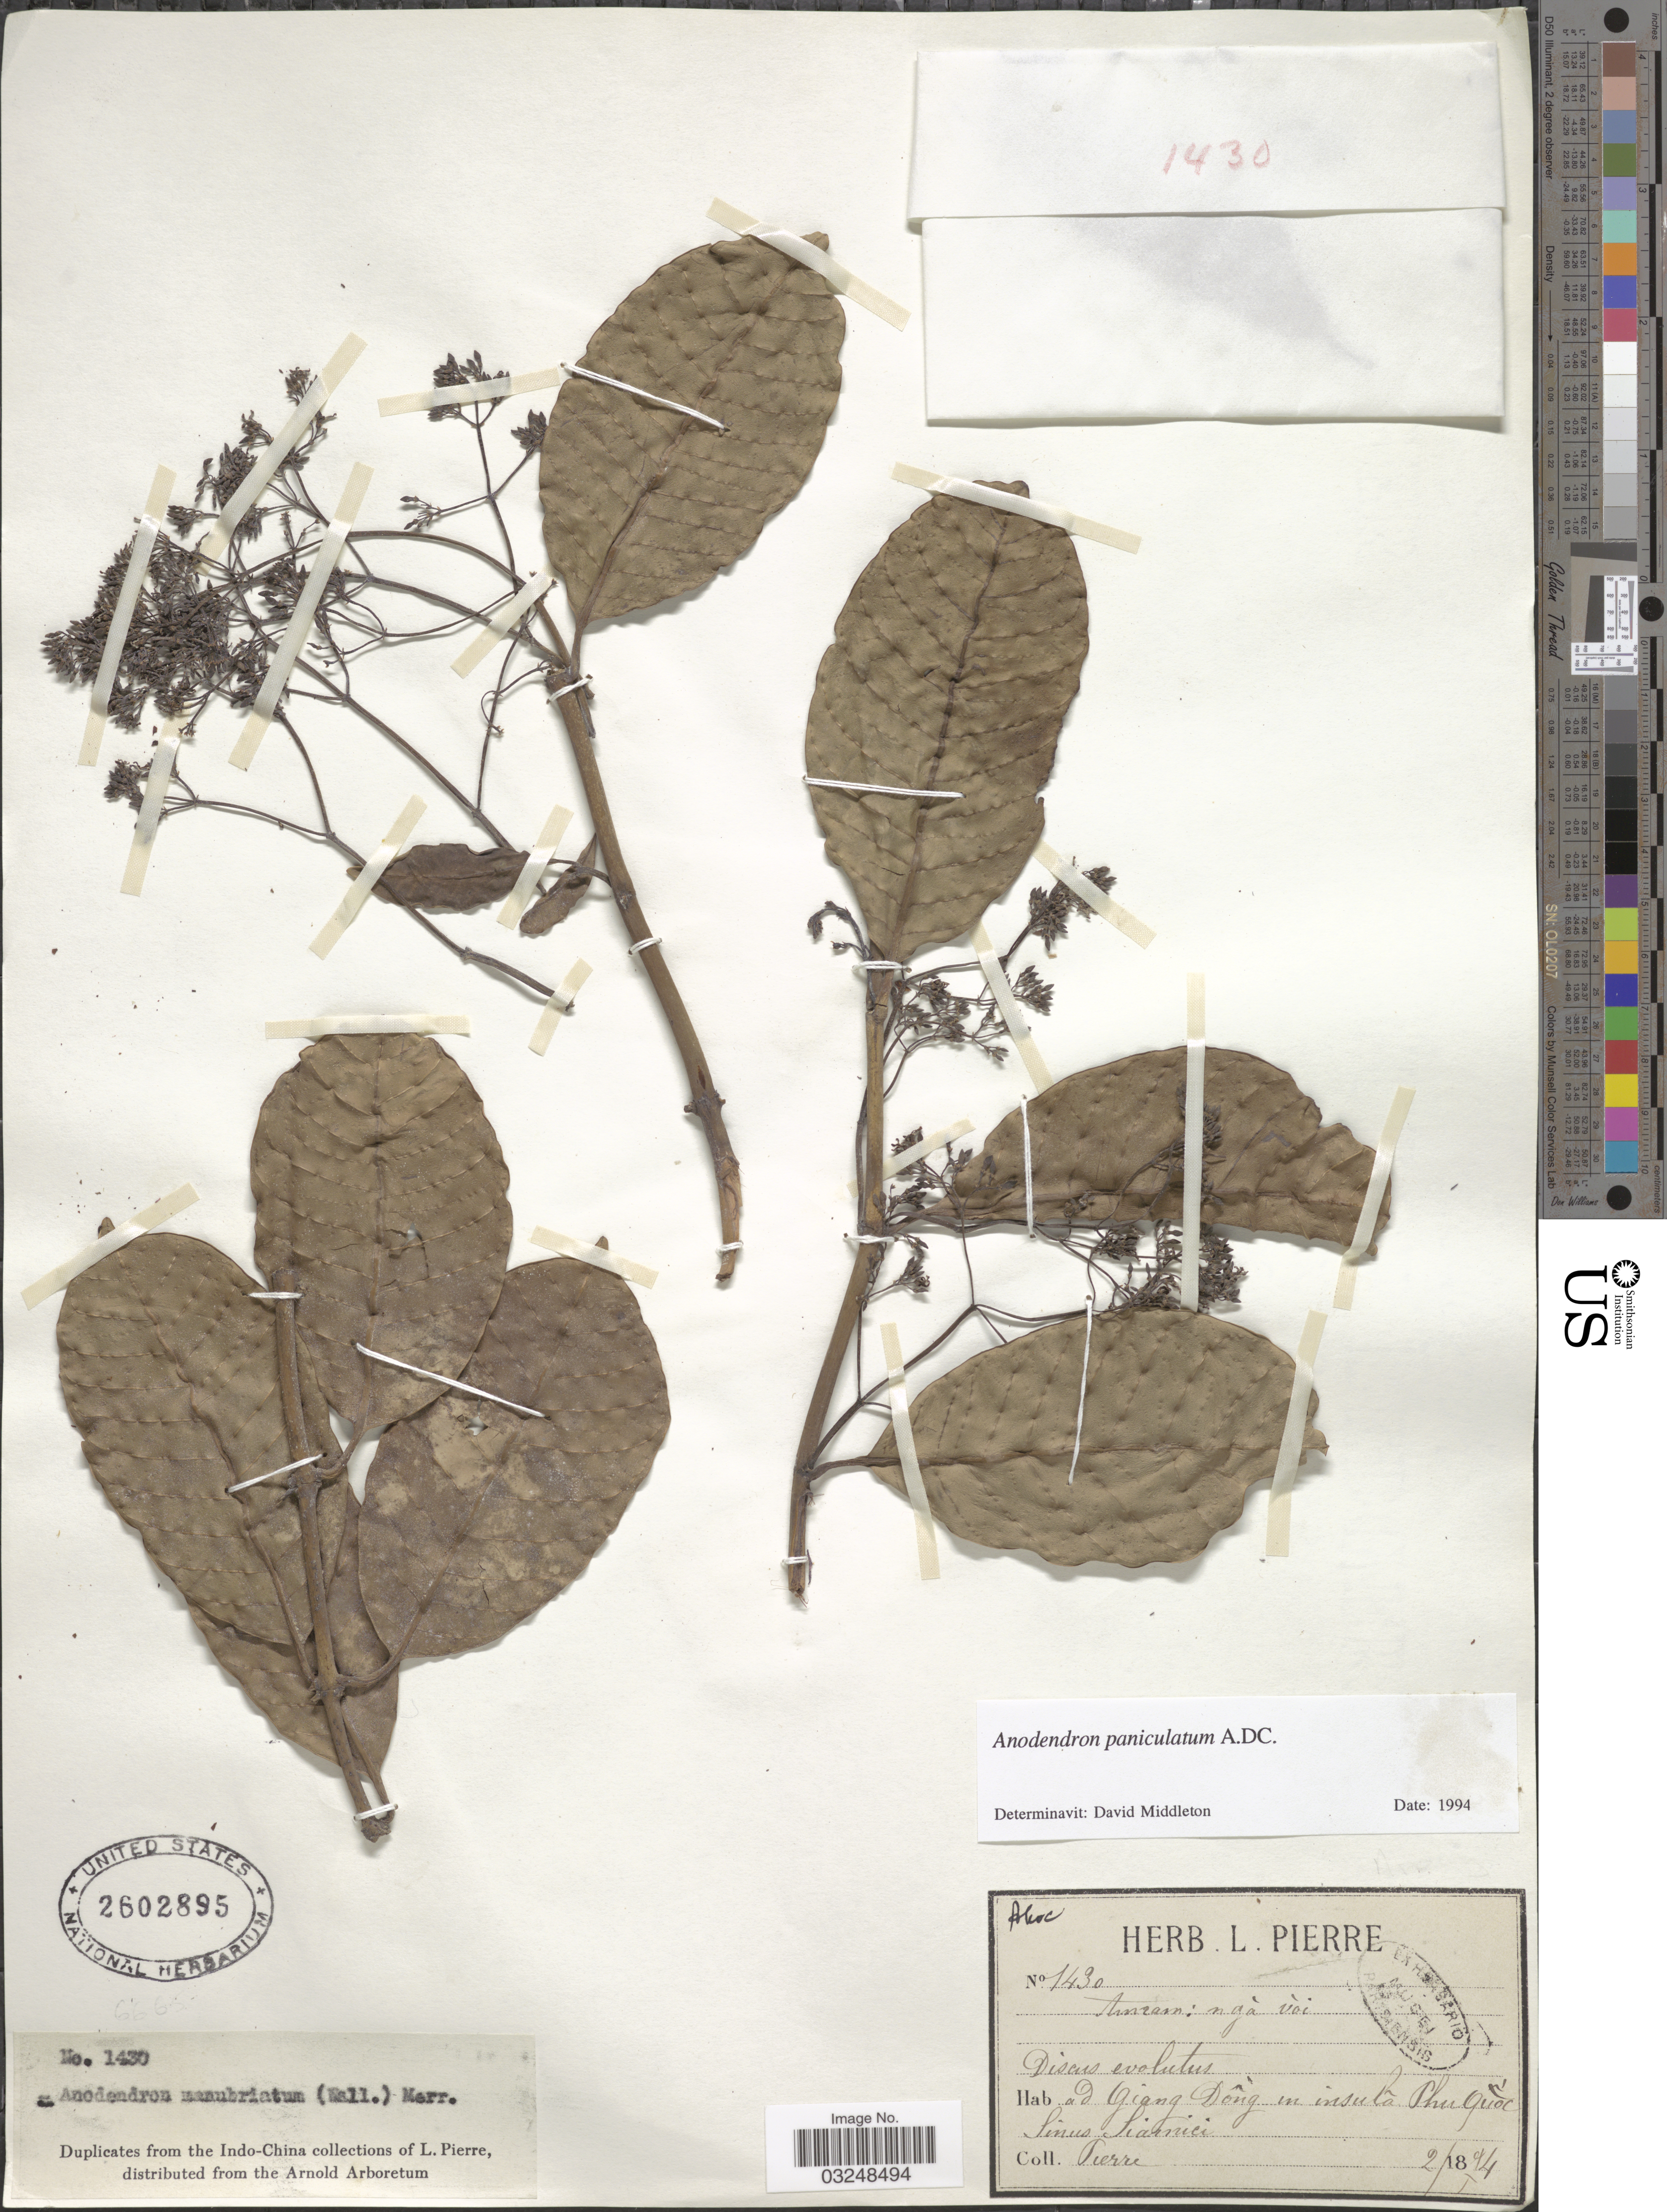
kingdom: Plantae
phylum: Tracheophyta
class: Magnoliopsida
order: Gentianales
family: Apocynaceae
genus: Anodendron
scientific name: Anodendron paniculatum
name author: A. DC.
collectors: L. Pierre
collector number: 1430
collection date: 1894-02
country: Vietnam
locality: Ad Giang Dông in insula Phu Quoc, Sinus Siamici [at Giang Dông on Phu Quoc island, Gulf of Thailand]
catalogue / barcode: US 2602895